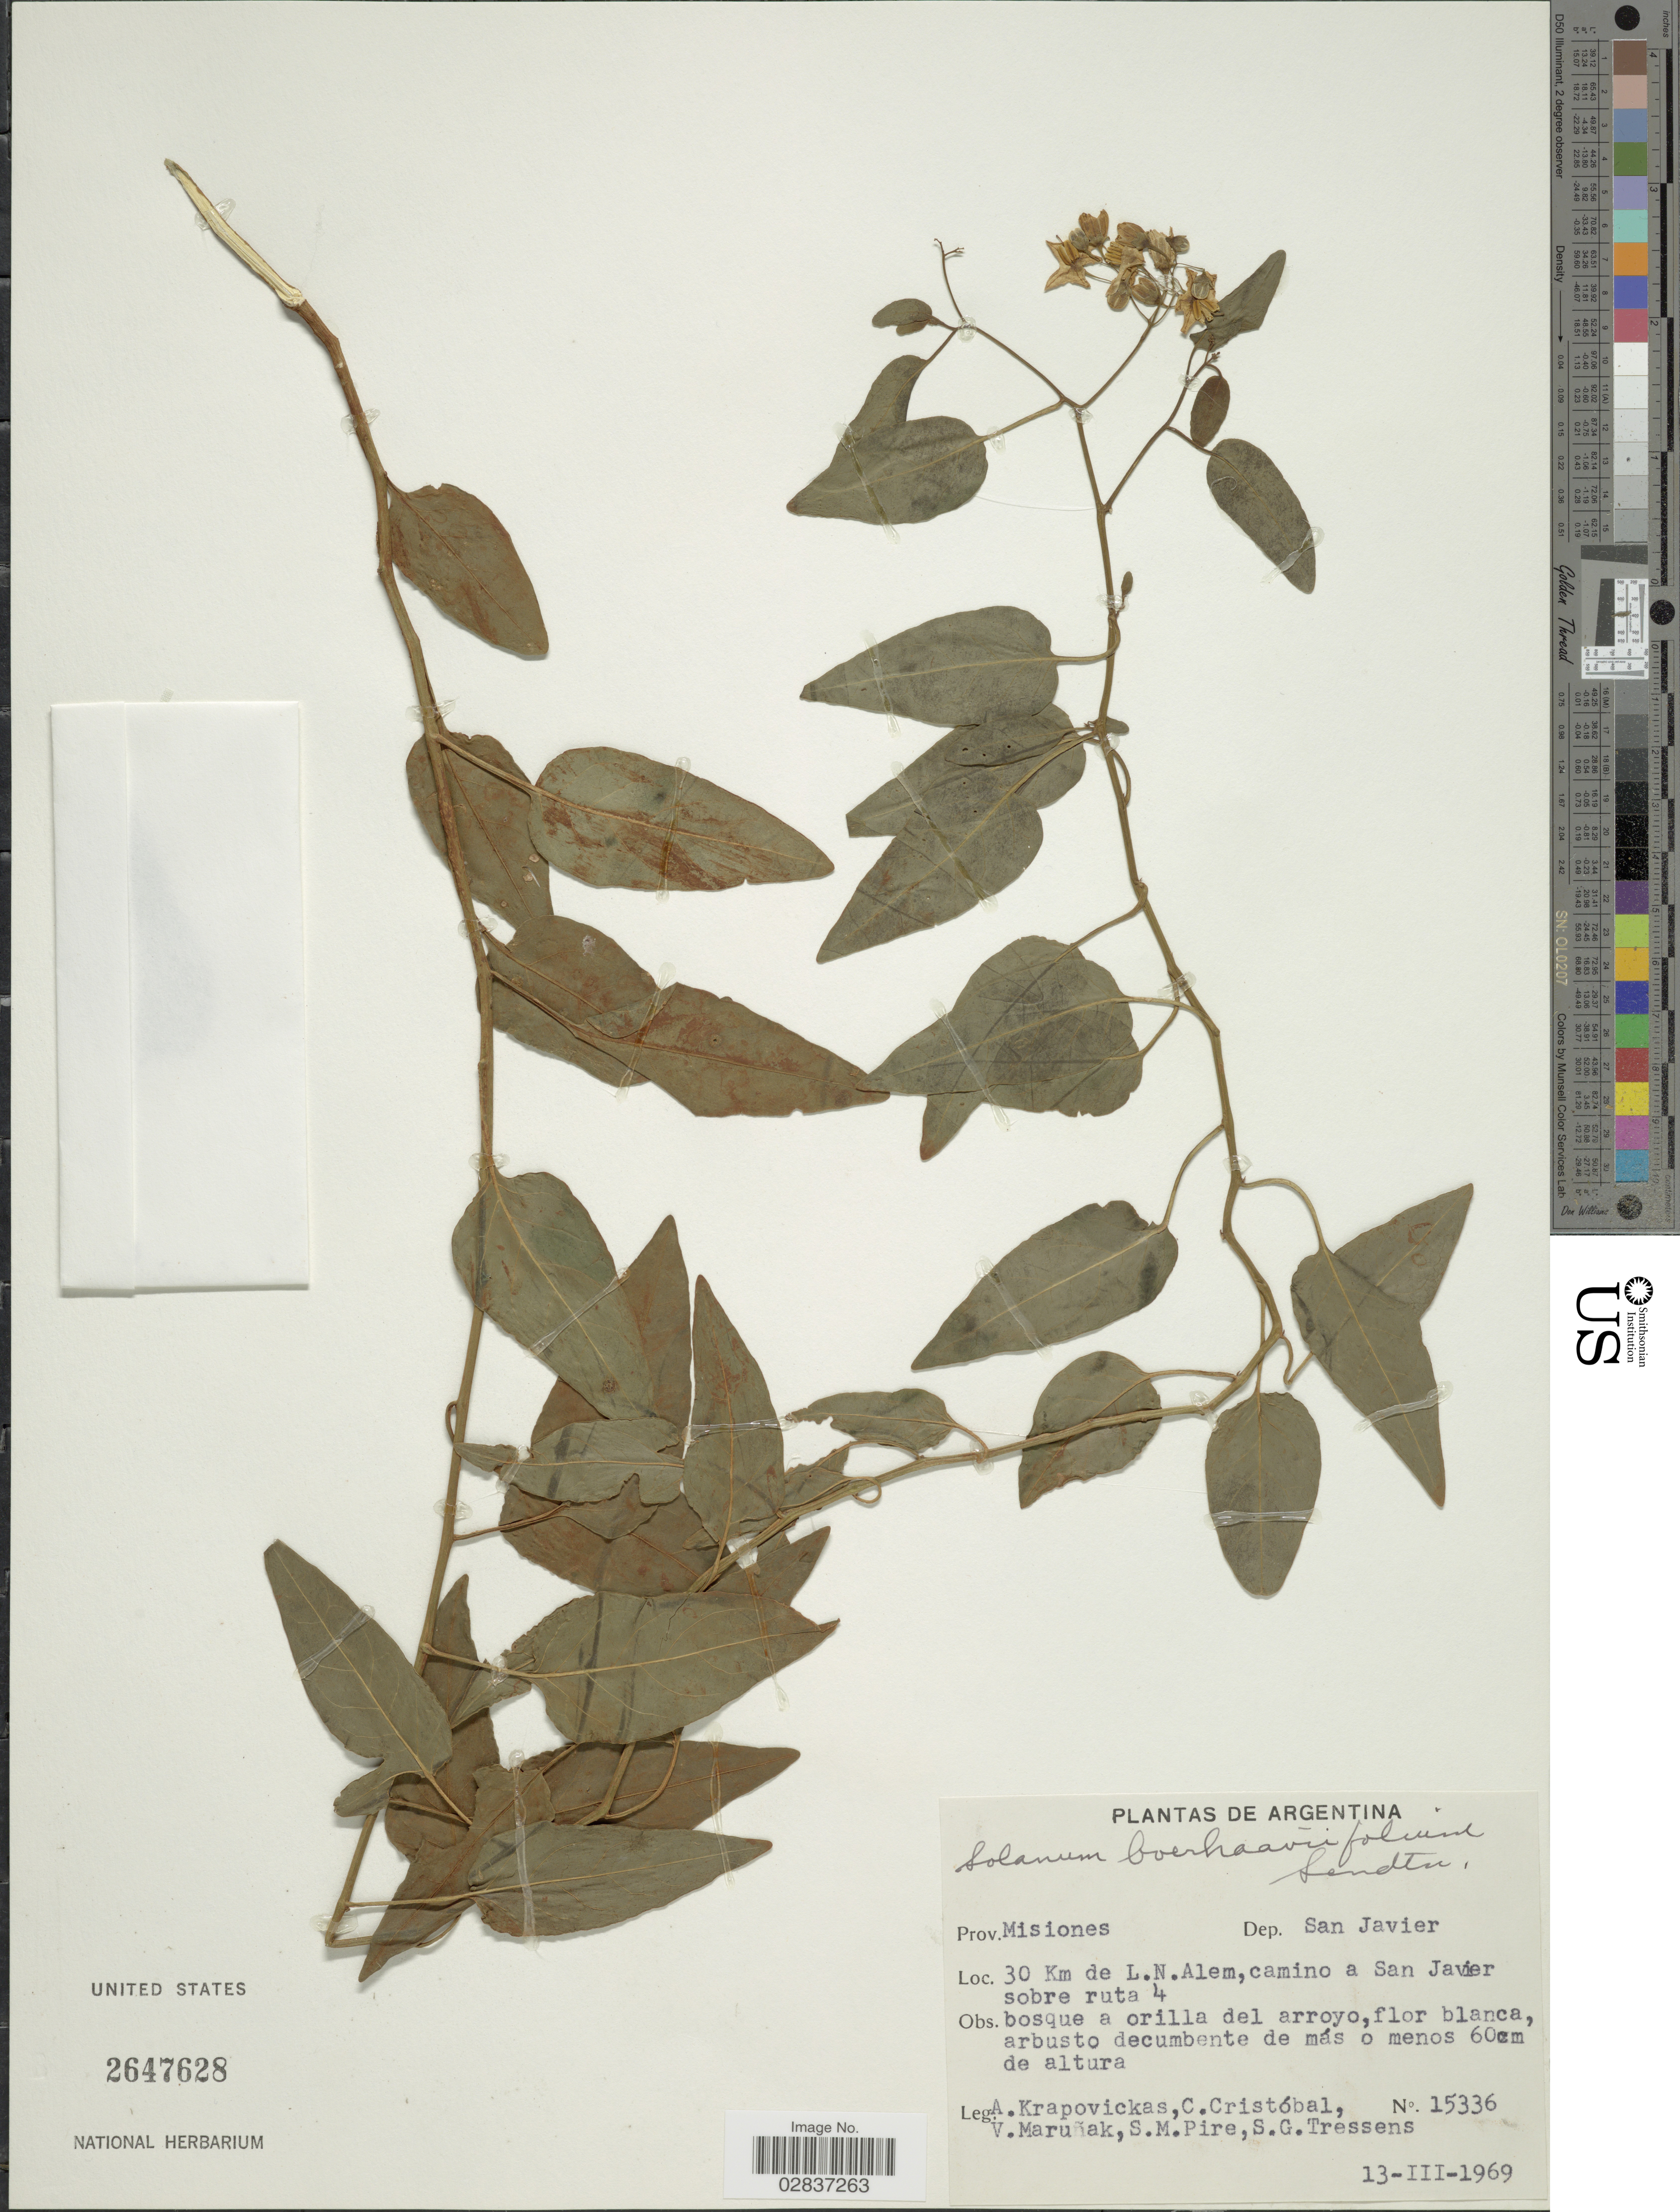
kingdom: Plantae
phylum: Tracheophyta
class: Magnoliopsida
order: Solanales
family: Solanaceae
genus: Solanum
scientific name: Solanum boerhaviifolium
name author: Sendtn.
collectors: A. Krapovickas, C. Cristóbal, V. Maruñak, S. Pire & S. Tressens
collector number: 15336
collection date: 1969-03-13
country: Argentina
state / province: Misiones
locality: Prov. Misiones, Dep. San Javier, 30 Km de L.N. Alem, camino a San Javier sobre ruta 4.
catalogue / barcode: US 2647628